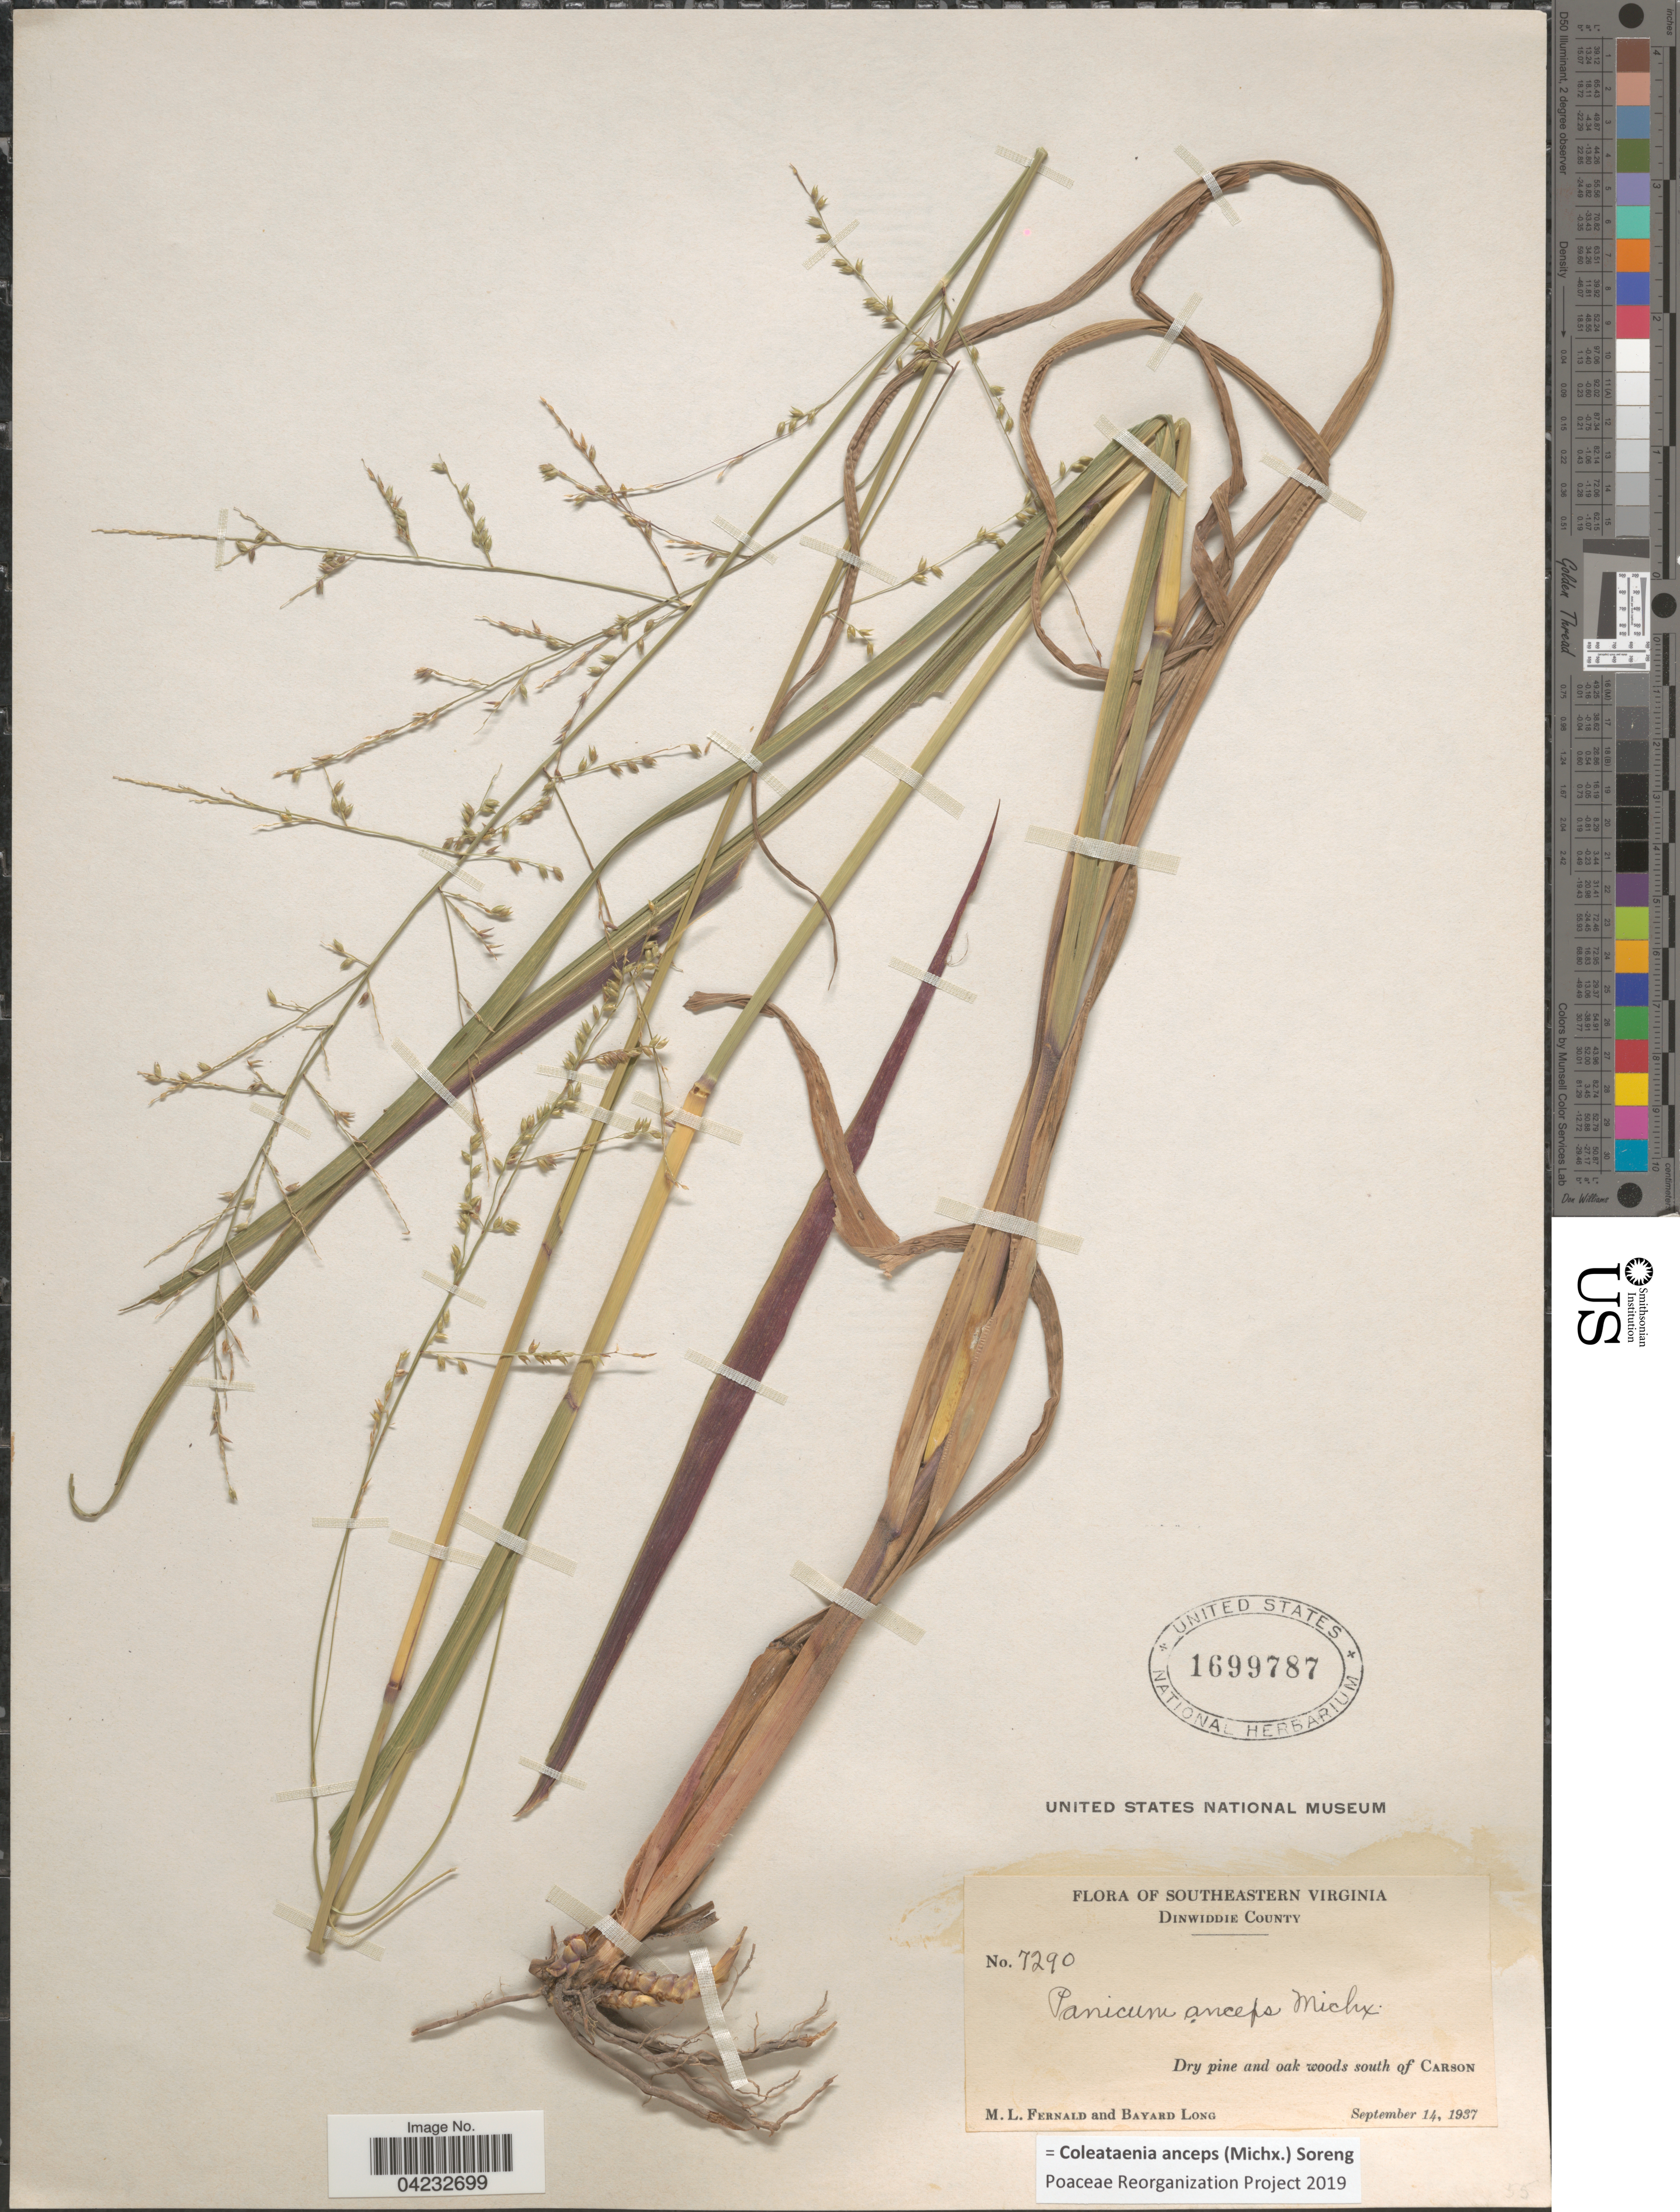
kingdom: Plantae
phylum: Tracheophyta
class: Liliopsida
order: Poales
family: Poaceae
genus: Coleataenia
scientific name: Coleataenia anceps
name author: (Michx.) Soreng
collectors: M. L. Fernald & B. Long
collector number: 7290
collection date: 1937-09-14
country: United States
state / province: Virginia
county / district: Dinwiddie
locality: Southeastern Virginia. Dinwiddie County. Dry pine and oak woods south of Carson.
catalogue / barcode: US 1699787